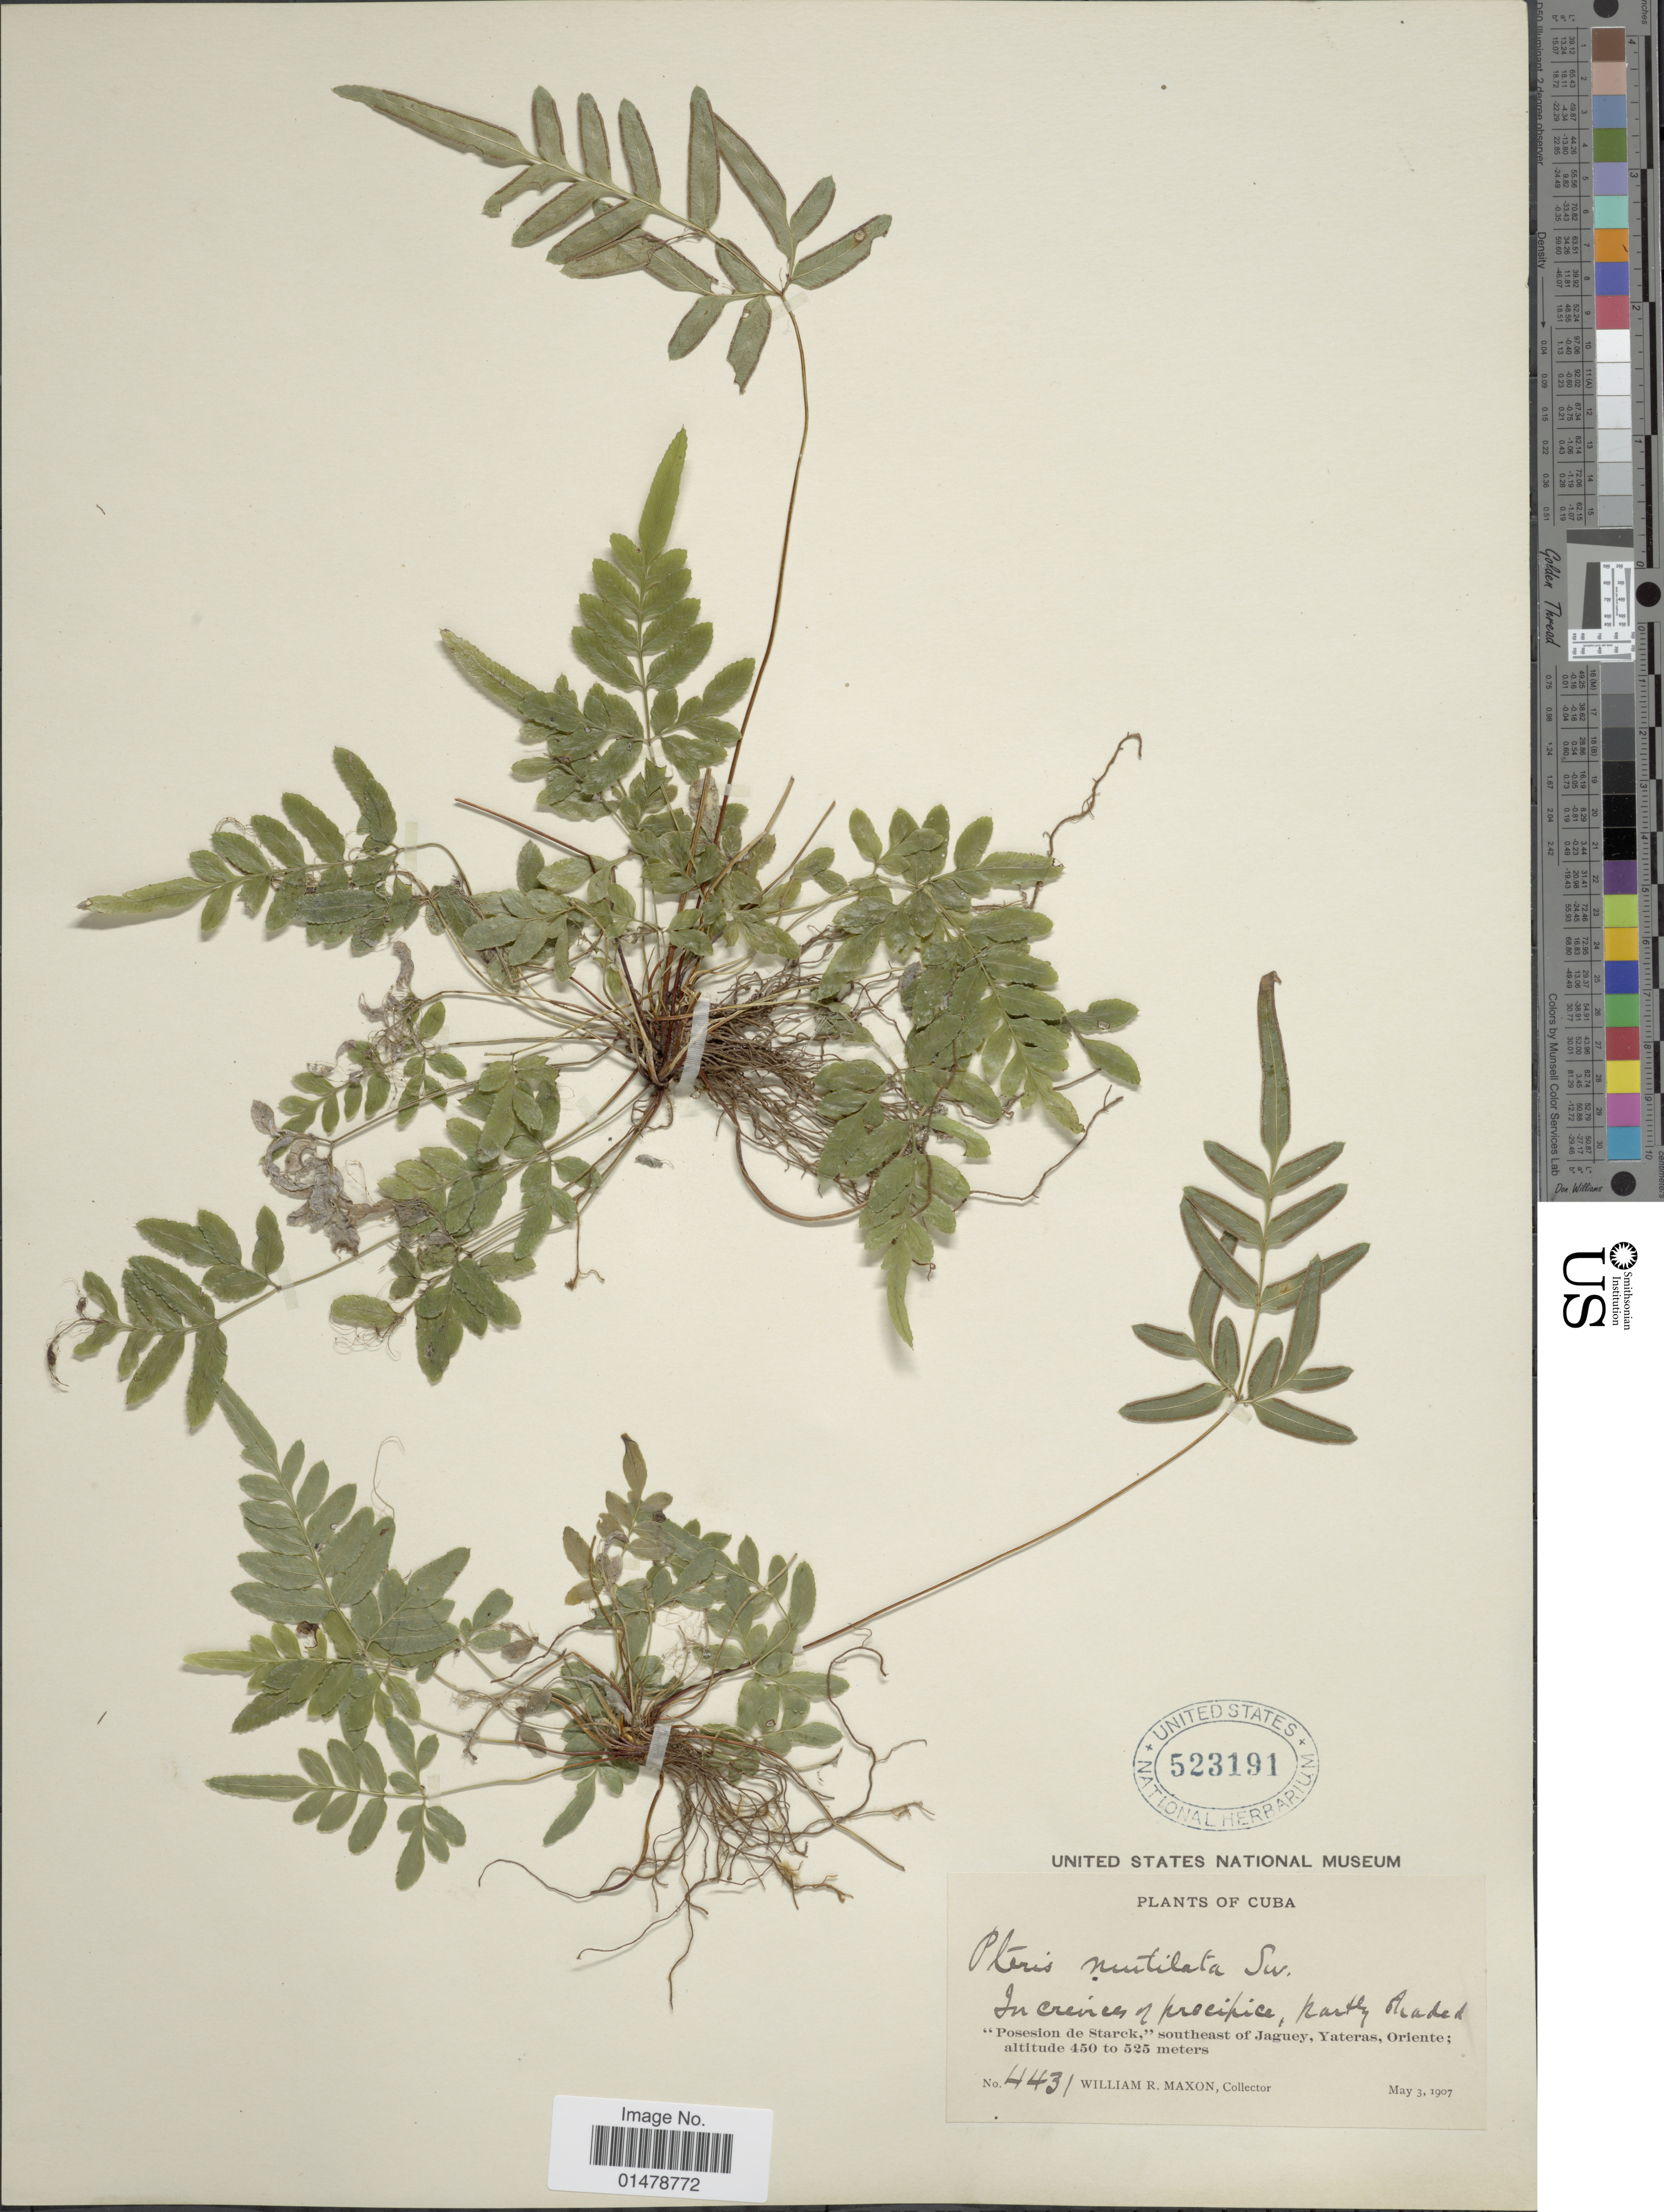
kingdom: Plantae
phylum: Tracheophyta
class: Polypodiopsida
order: Polypodiales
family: Pteridaceae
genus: Pteris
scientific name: Pteris mutilata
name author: L.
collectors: W. R. Maxon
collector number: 4431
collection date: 1907-05-03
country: Cuba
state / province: Oriente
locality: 'Posesion de Starck,' southeast of Jaguey, Yateras.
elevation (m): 450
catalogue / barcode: US 523191